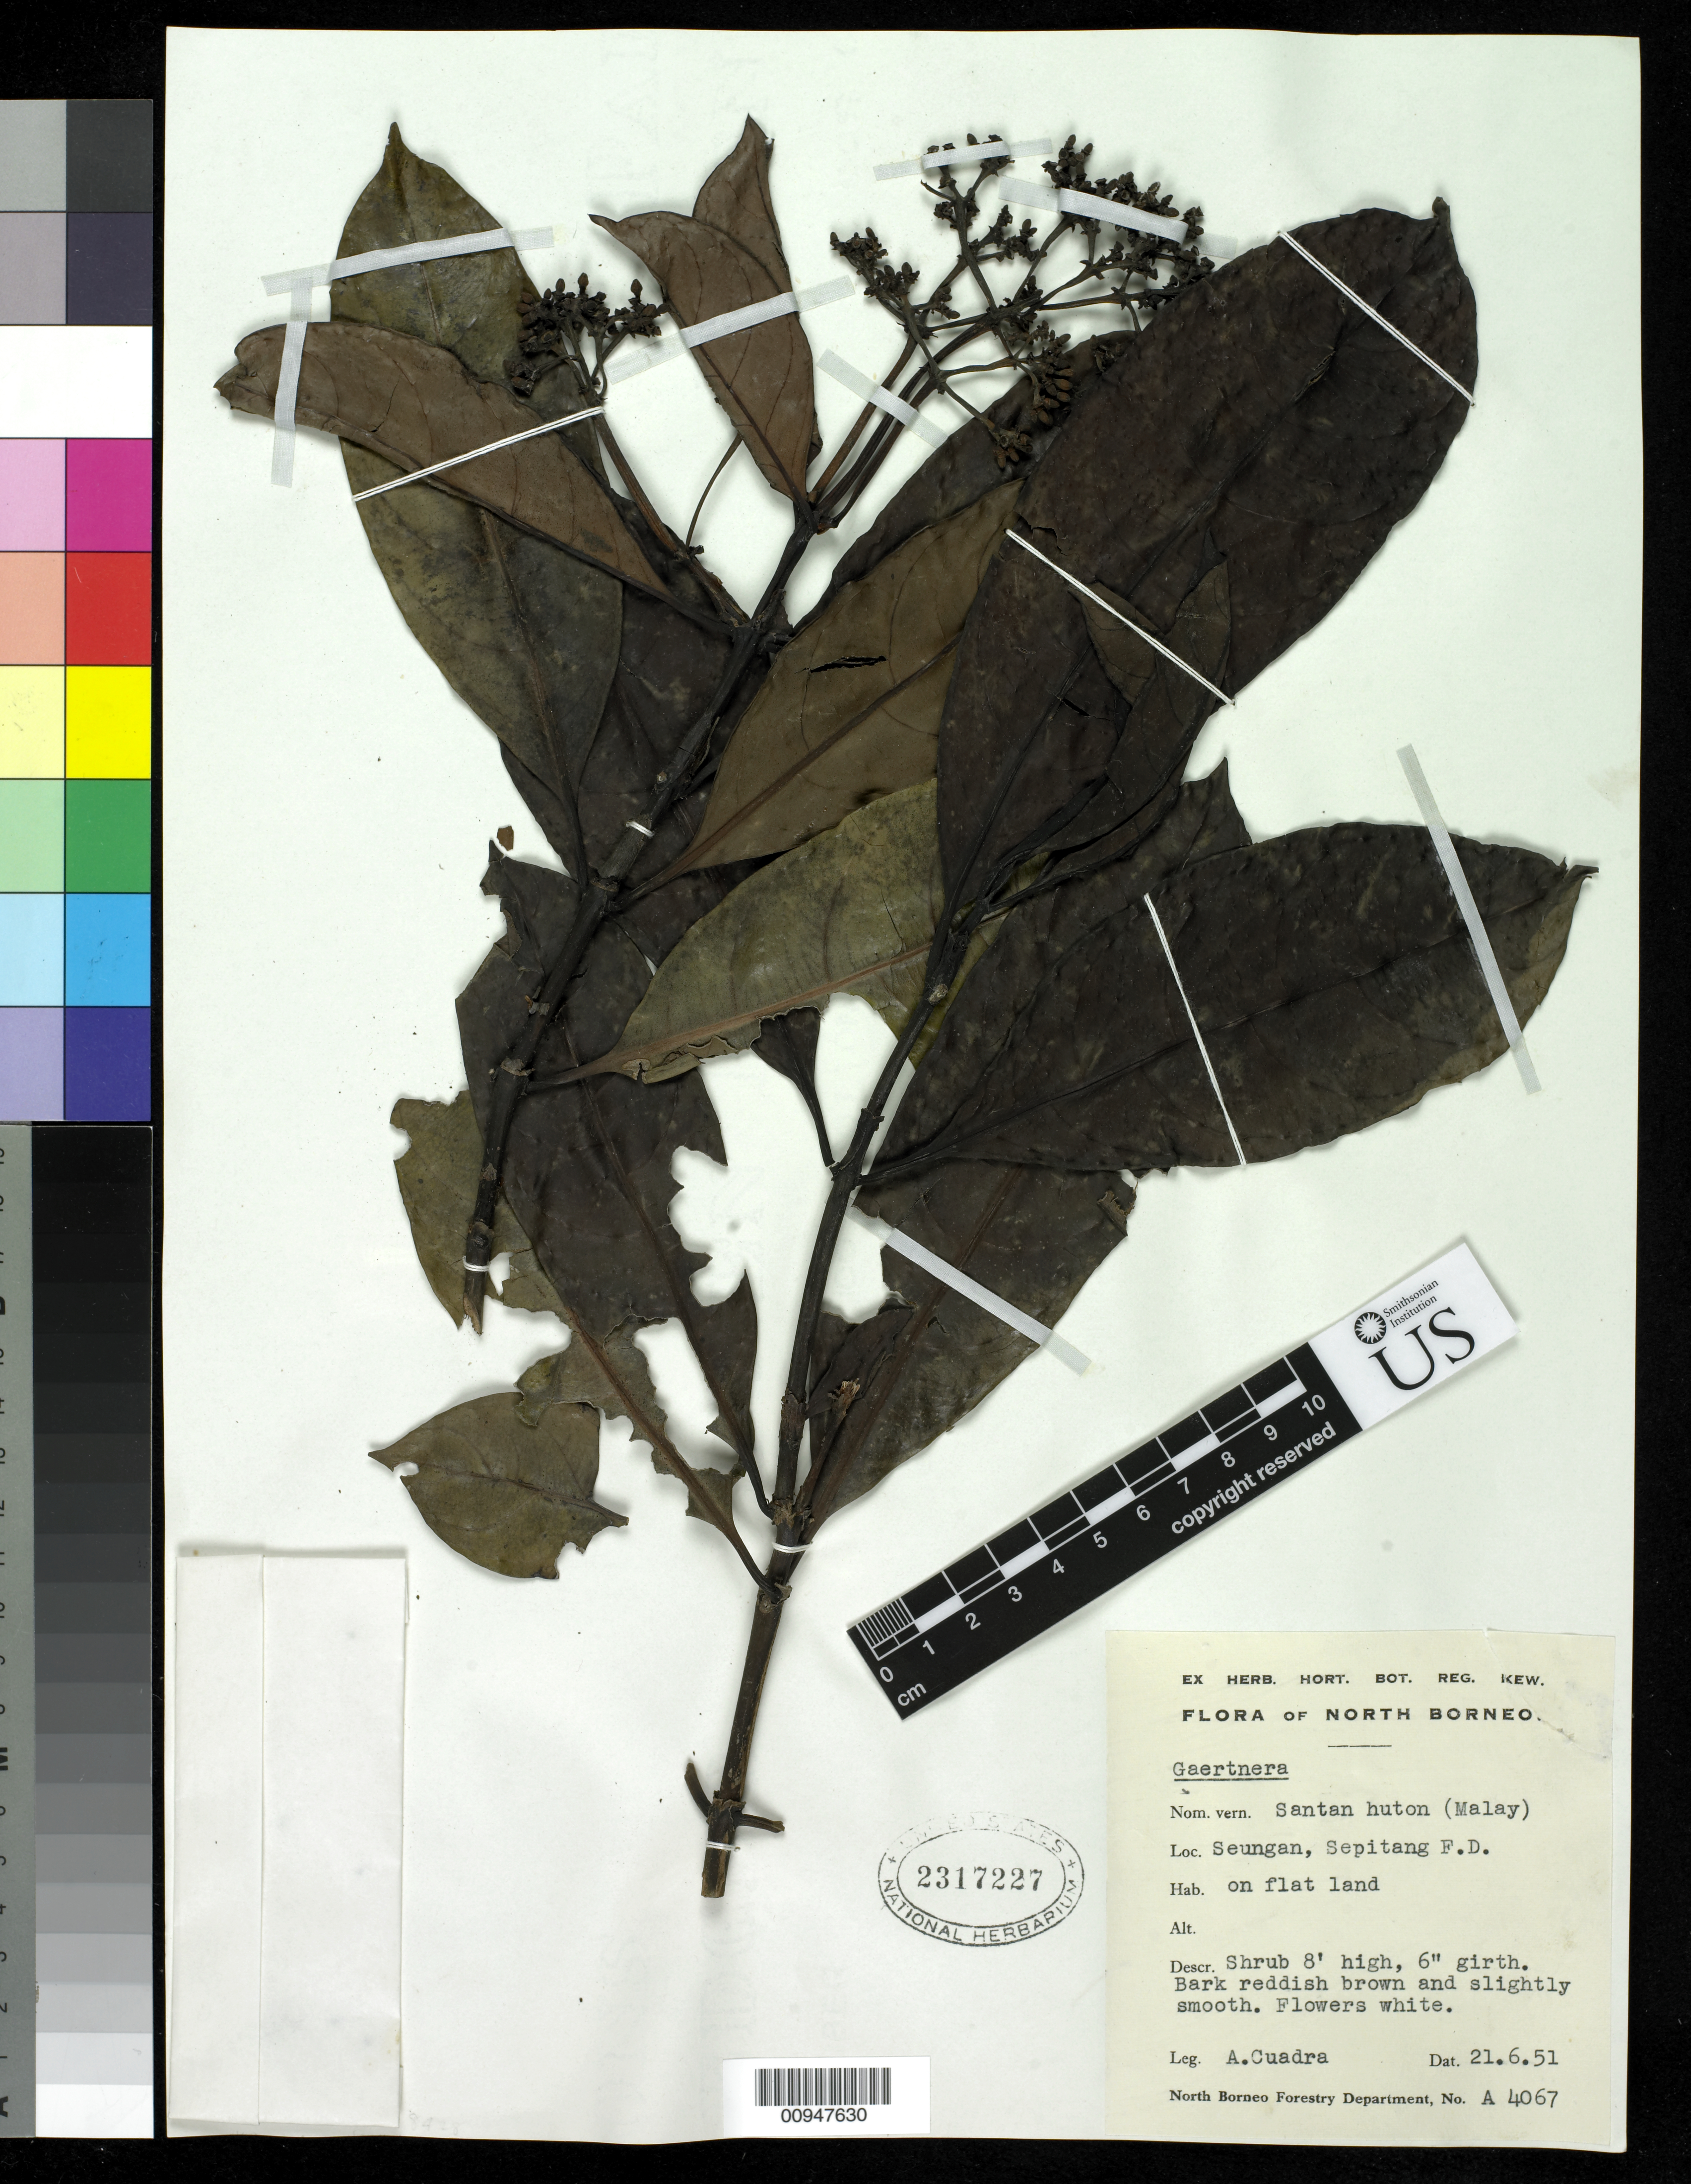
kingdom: Plantae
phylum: Tracheophyta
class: Magnoliopsida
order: Gentianales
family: Rubiaceae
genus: Gaertnera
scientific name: Gaertnera sp.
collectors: A. Cuadra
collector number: A 4067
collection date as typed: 21 Jun 1951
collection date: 1951-06-21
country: Malaysia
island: Island Unknown or uncertain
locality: Seungan, Sepitang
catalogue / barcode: US 2317227